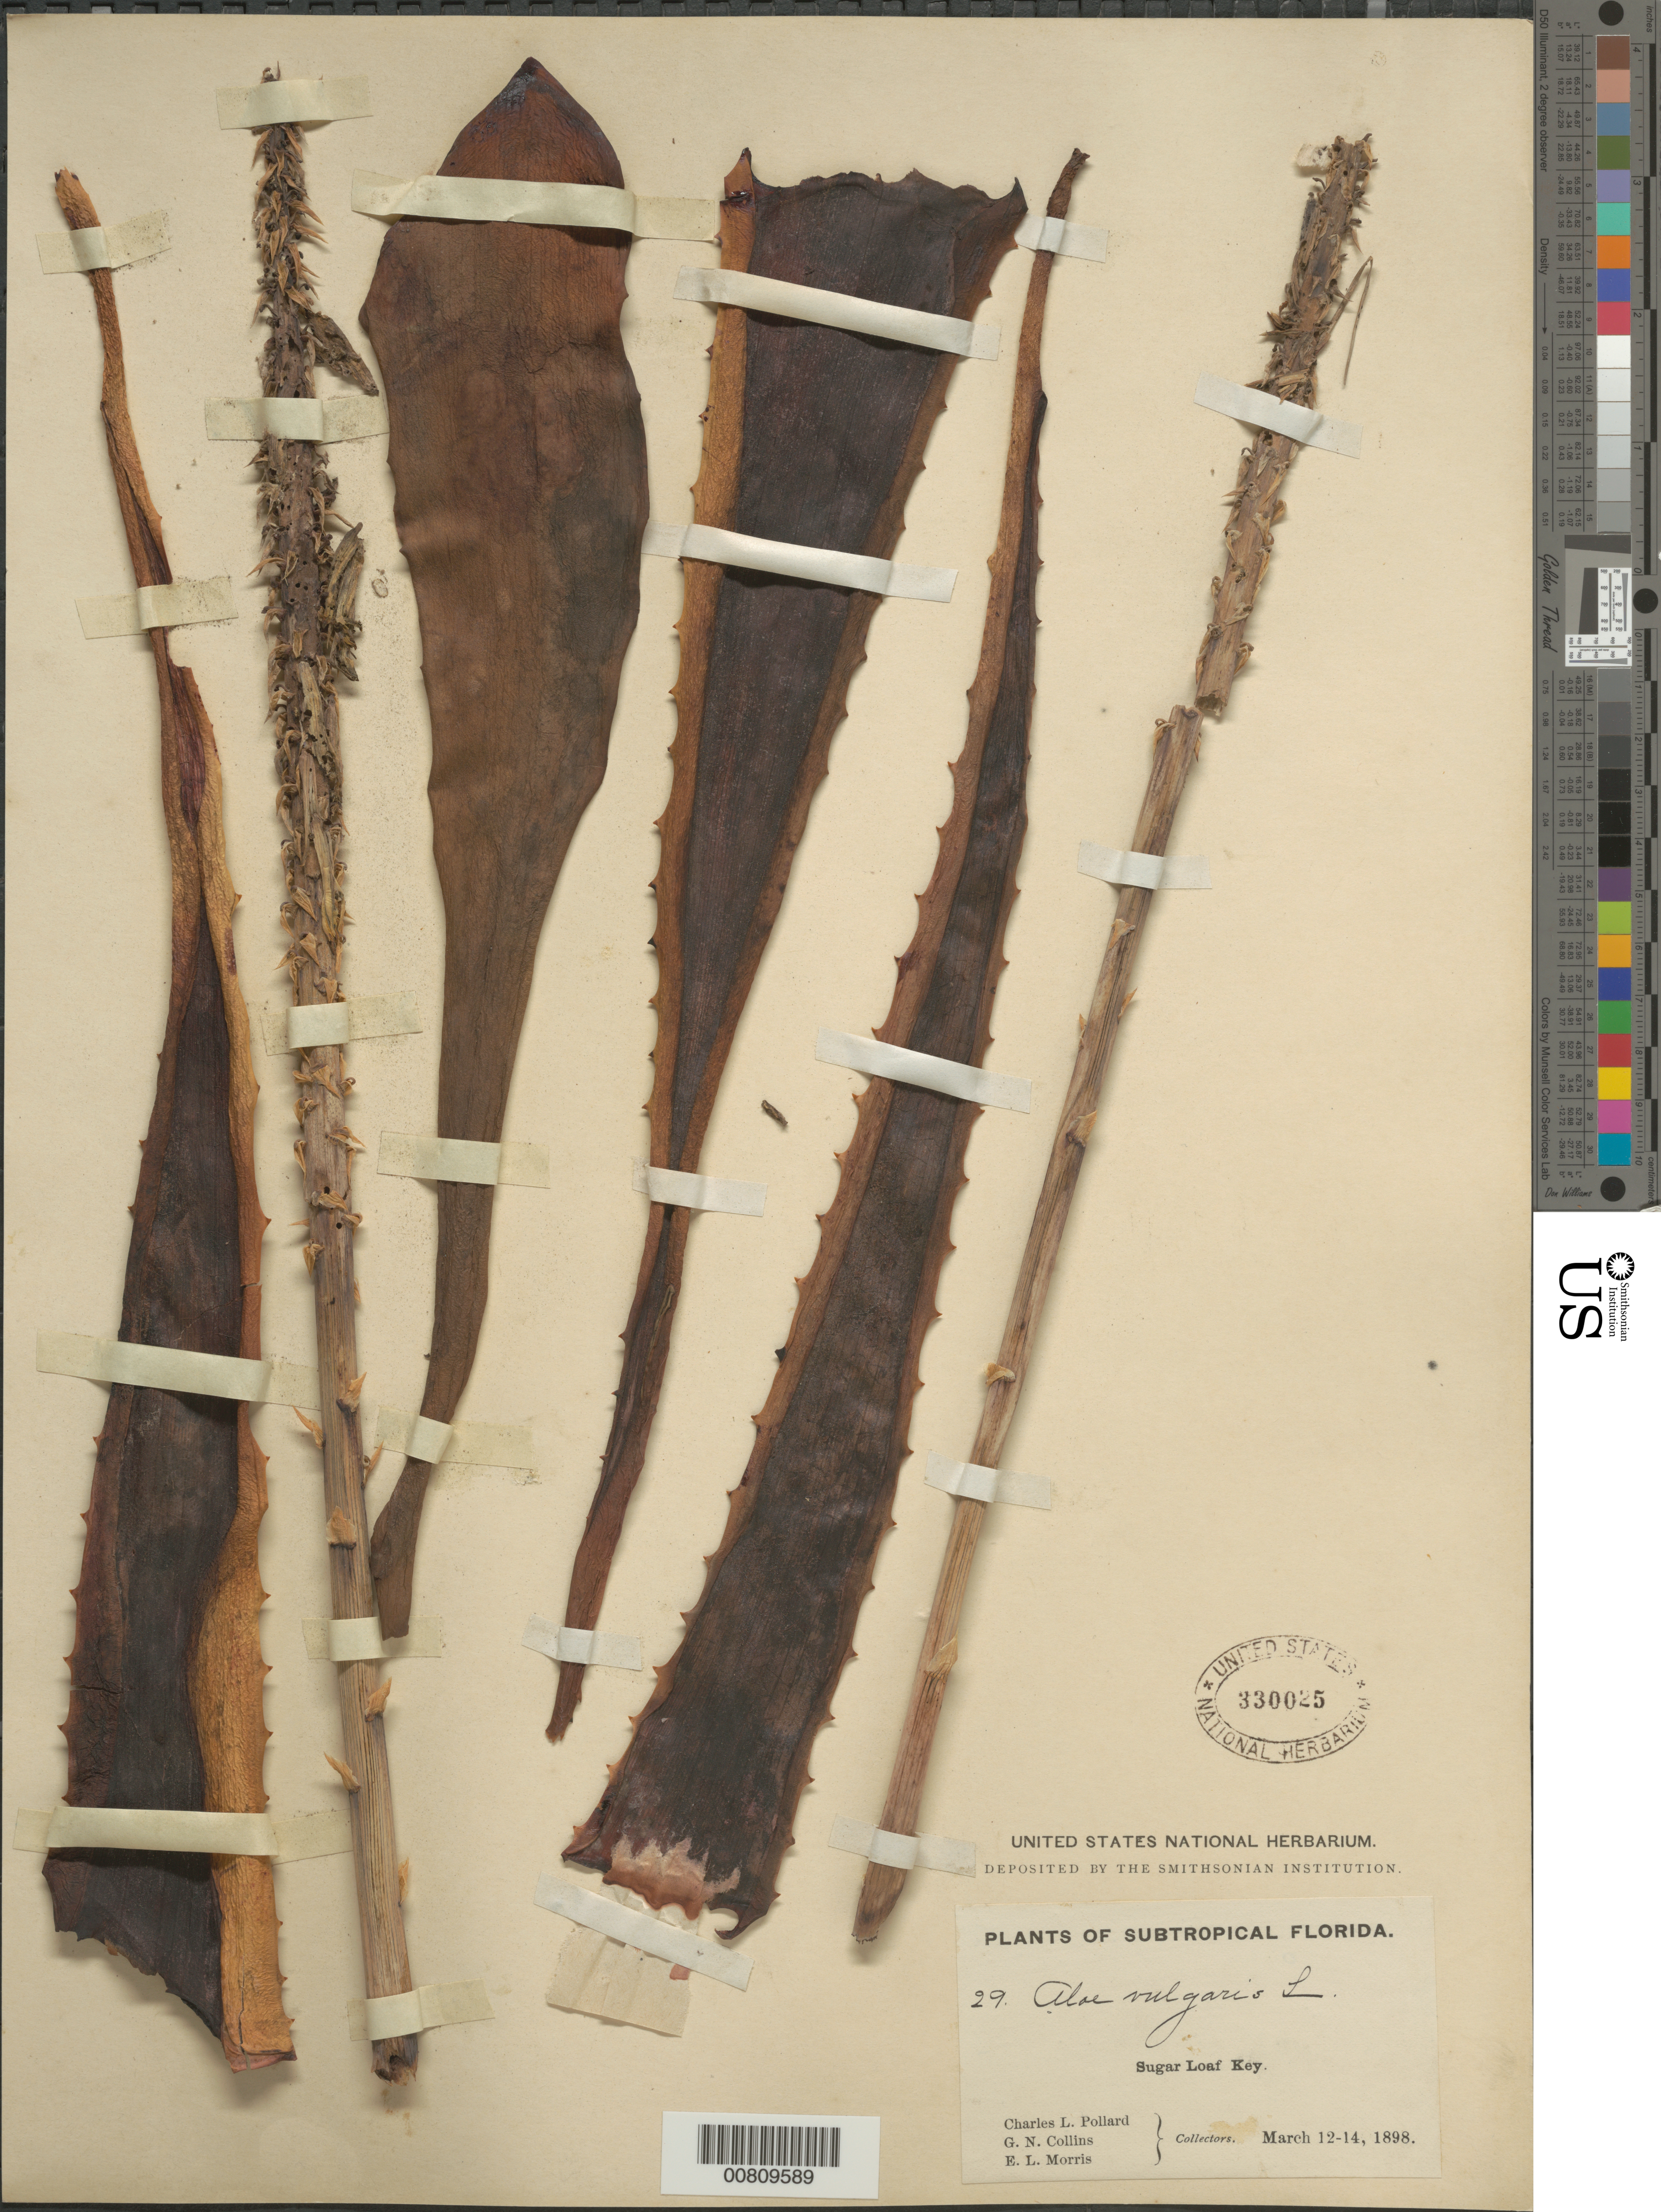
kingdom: Plantae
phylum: Tracheophyta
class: Liliopsida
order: Asparagales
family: Asphodelaceae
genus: Aloe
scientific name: Aloe vulgaris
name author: L.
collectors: C. L. Pollard, G. Collins & E. L. Morris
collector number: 29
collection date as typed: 12 Mar 1898 to 14 Mar 1898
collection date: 1898-03-12/1898-03-14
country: United States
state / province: Florida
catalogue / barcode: US 330025